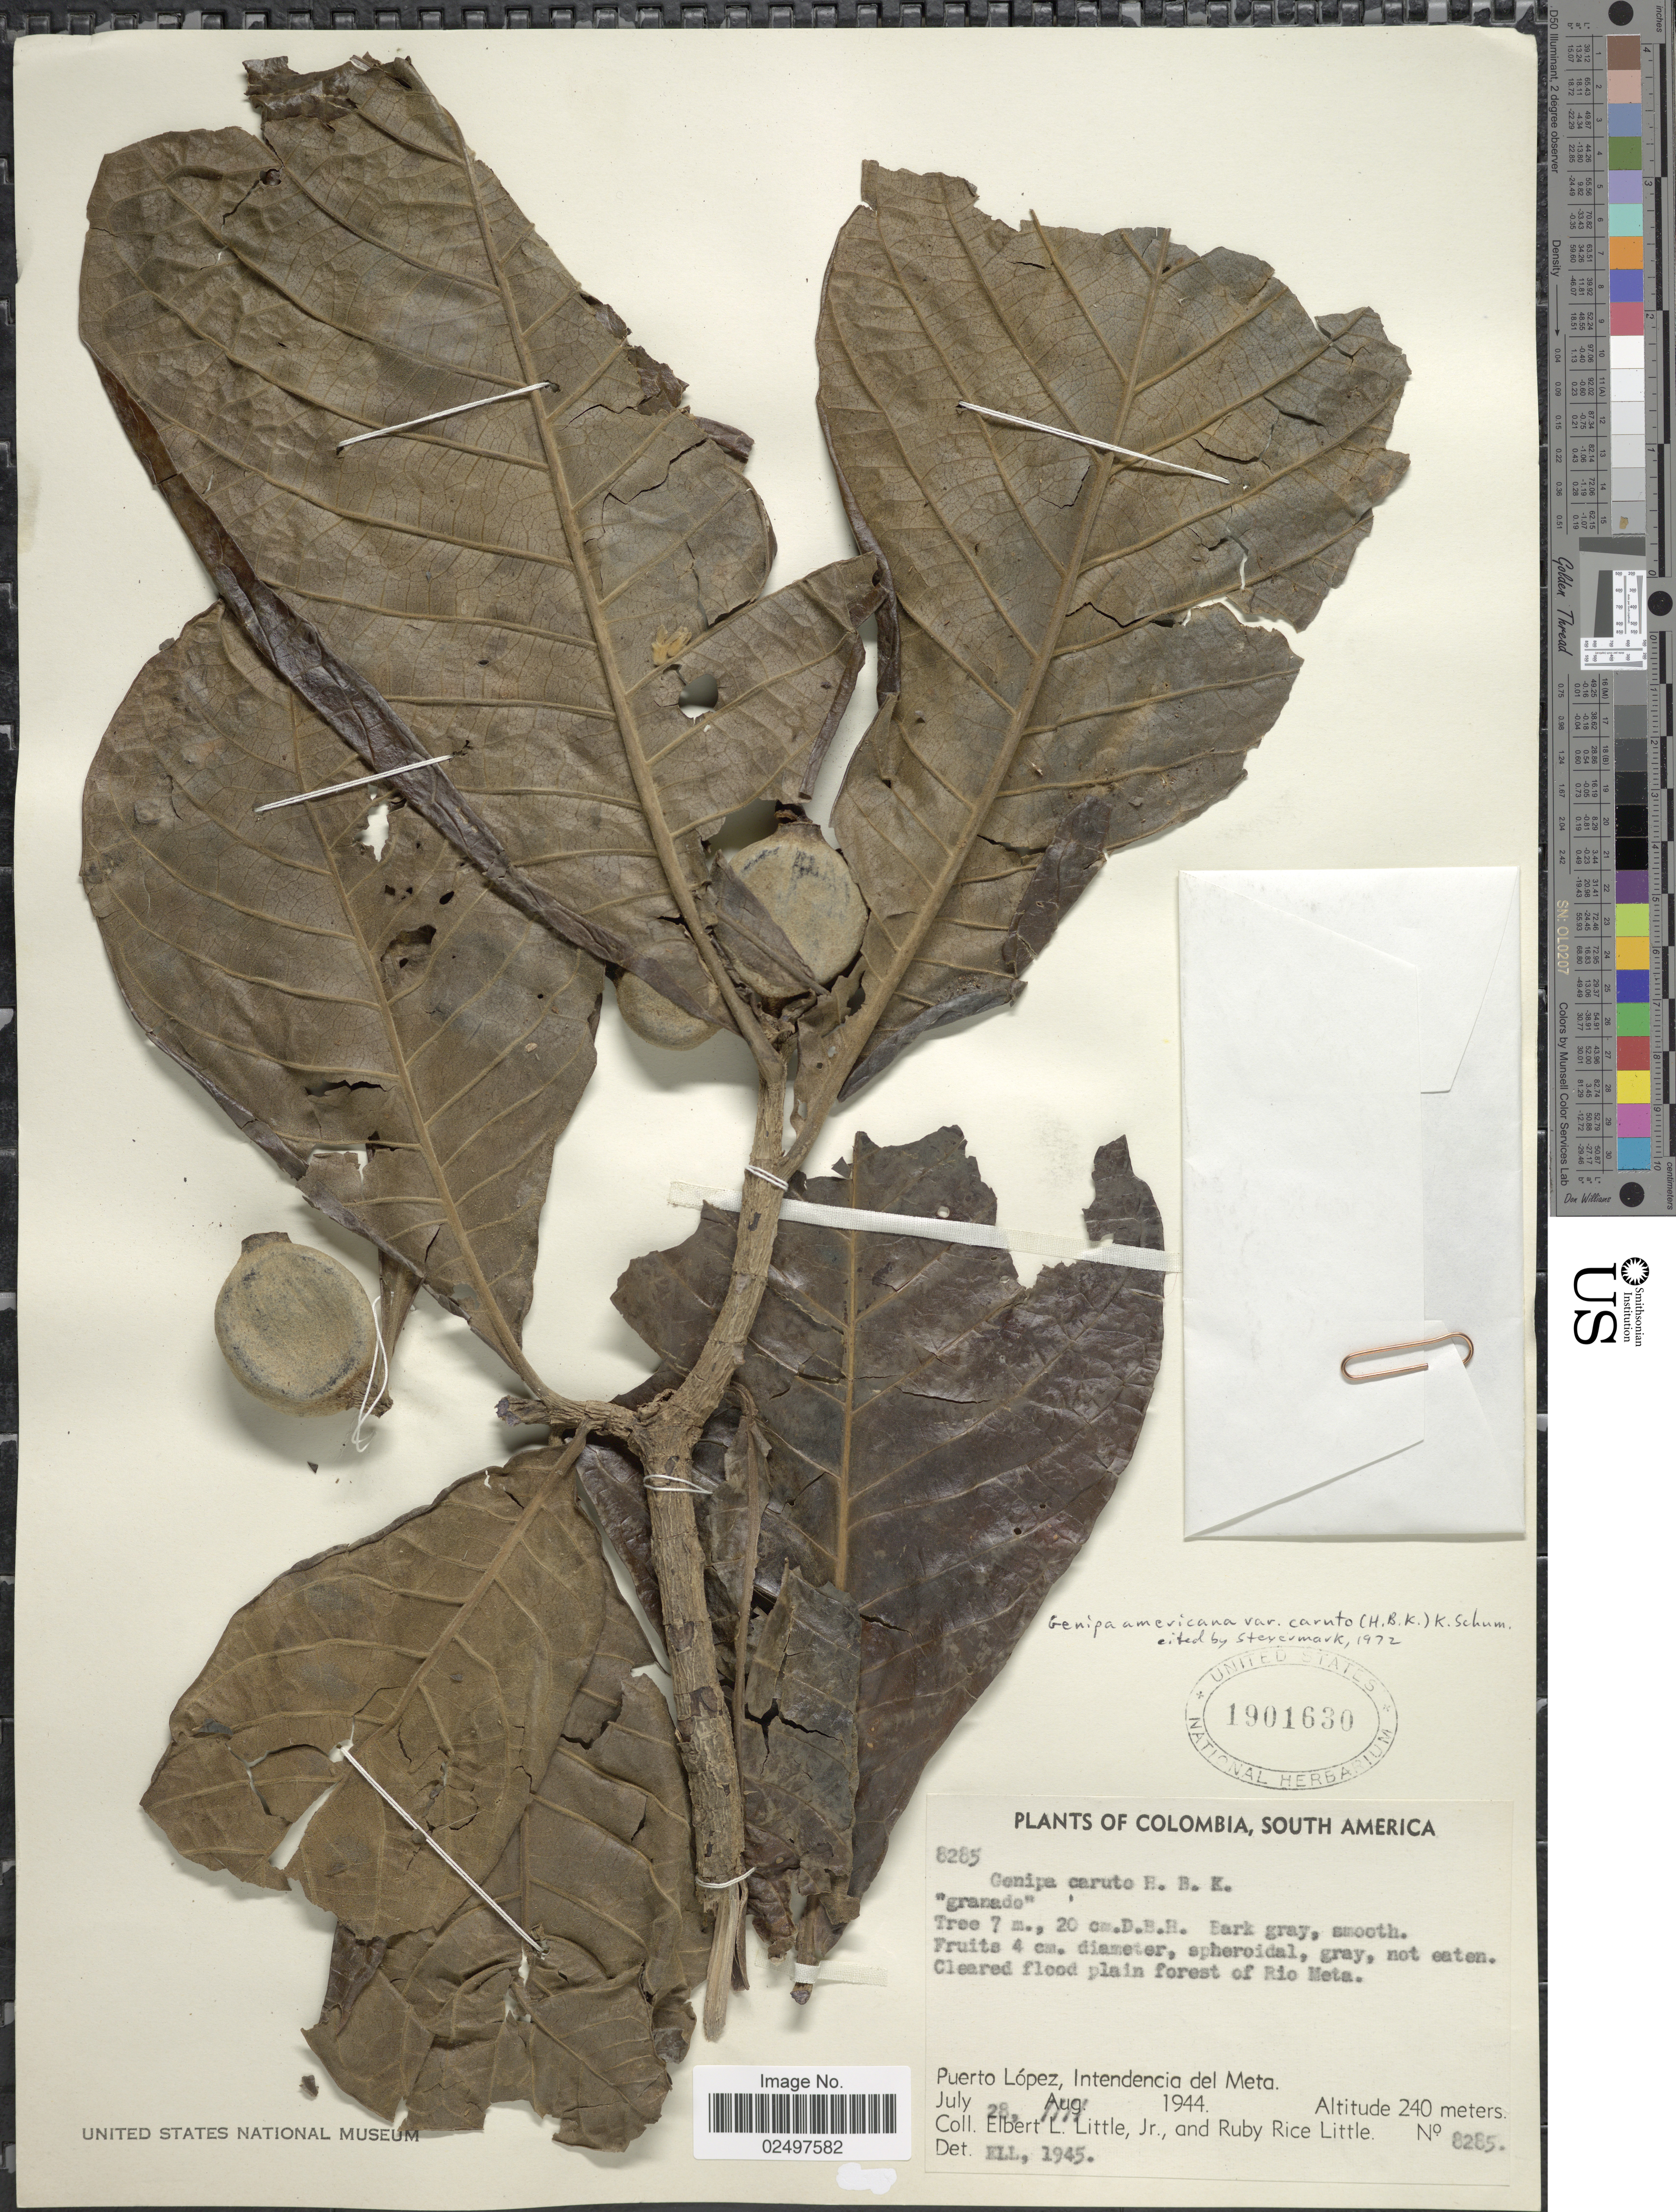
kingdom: Plantae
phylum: Tracheophyta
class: Magnoliopsida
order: Gentianales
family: Rubiaceae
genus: Genipa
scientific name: Genipa americana var. caruto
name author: (Kunth) K. Schum.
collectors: E. L. Little & R. R. Little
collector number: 8285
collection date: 1944-07-28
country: Colombia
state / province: Meta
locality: Cleared flood plain forest of Rio Meta. Puerto Lopez, Intendencia del Meta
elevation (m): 240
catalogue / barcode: US 1901630